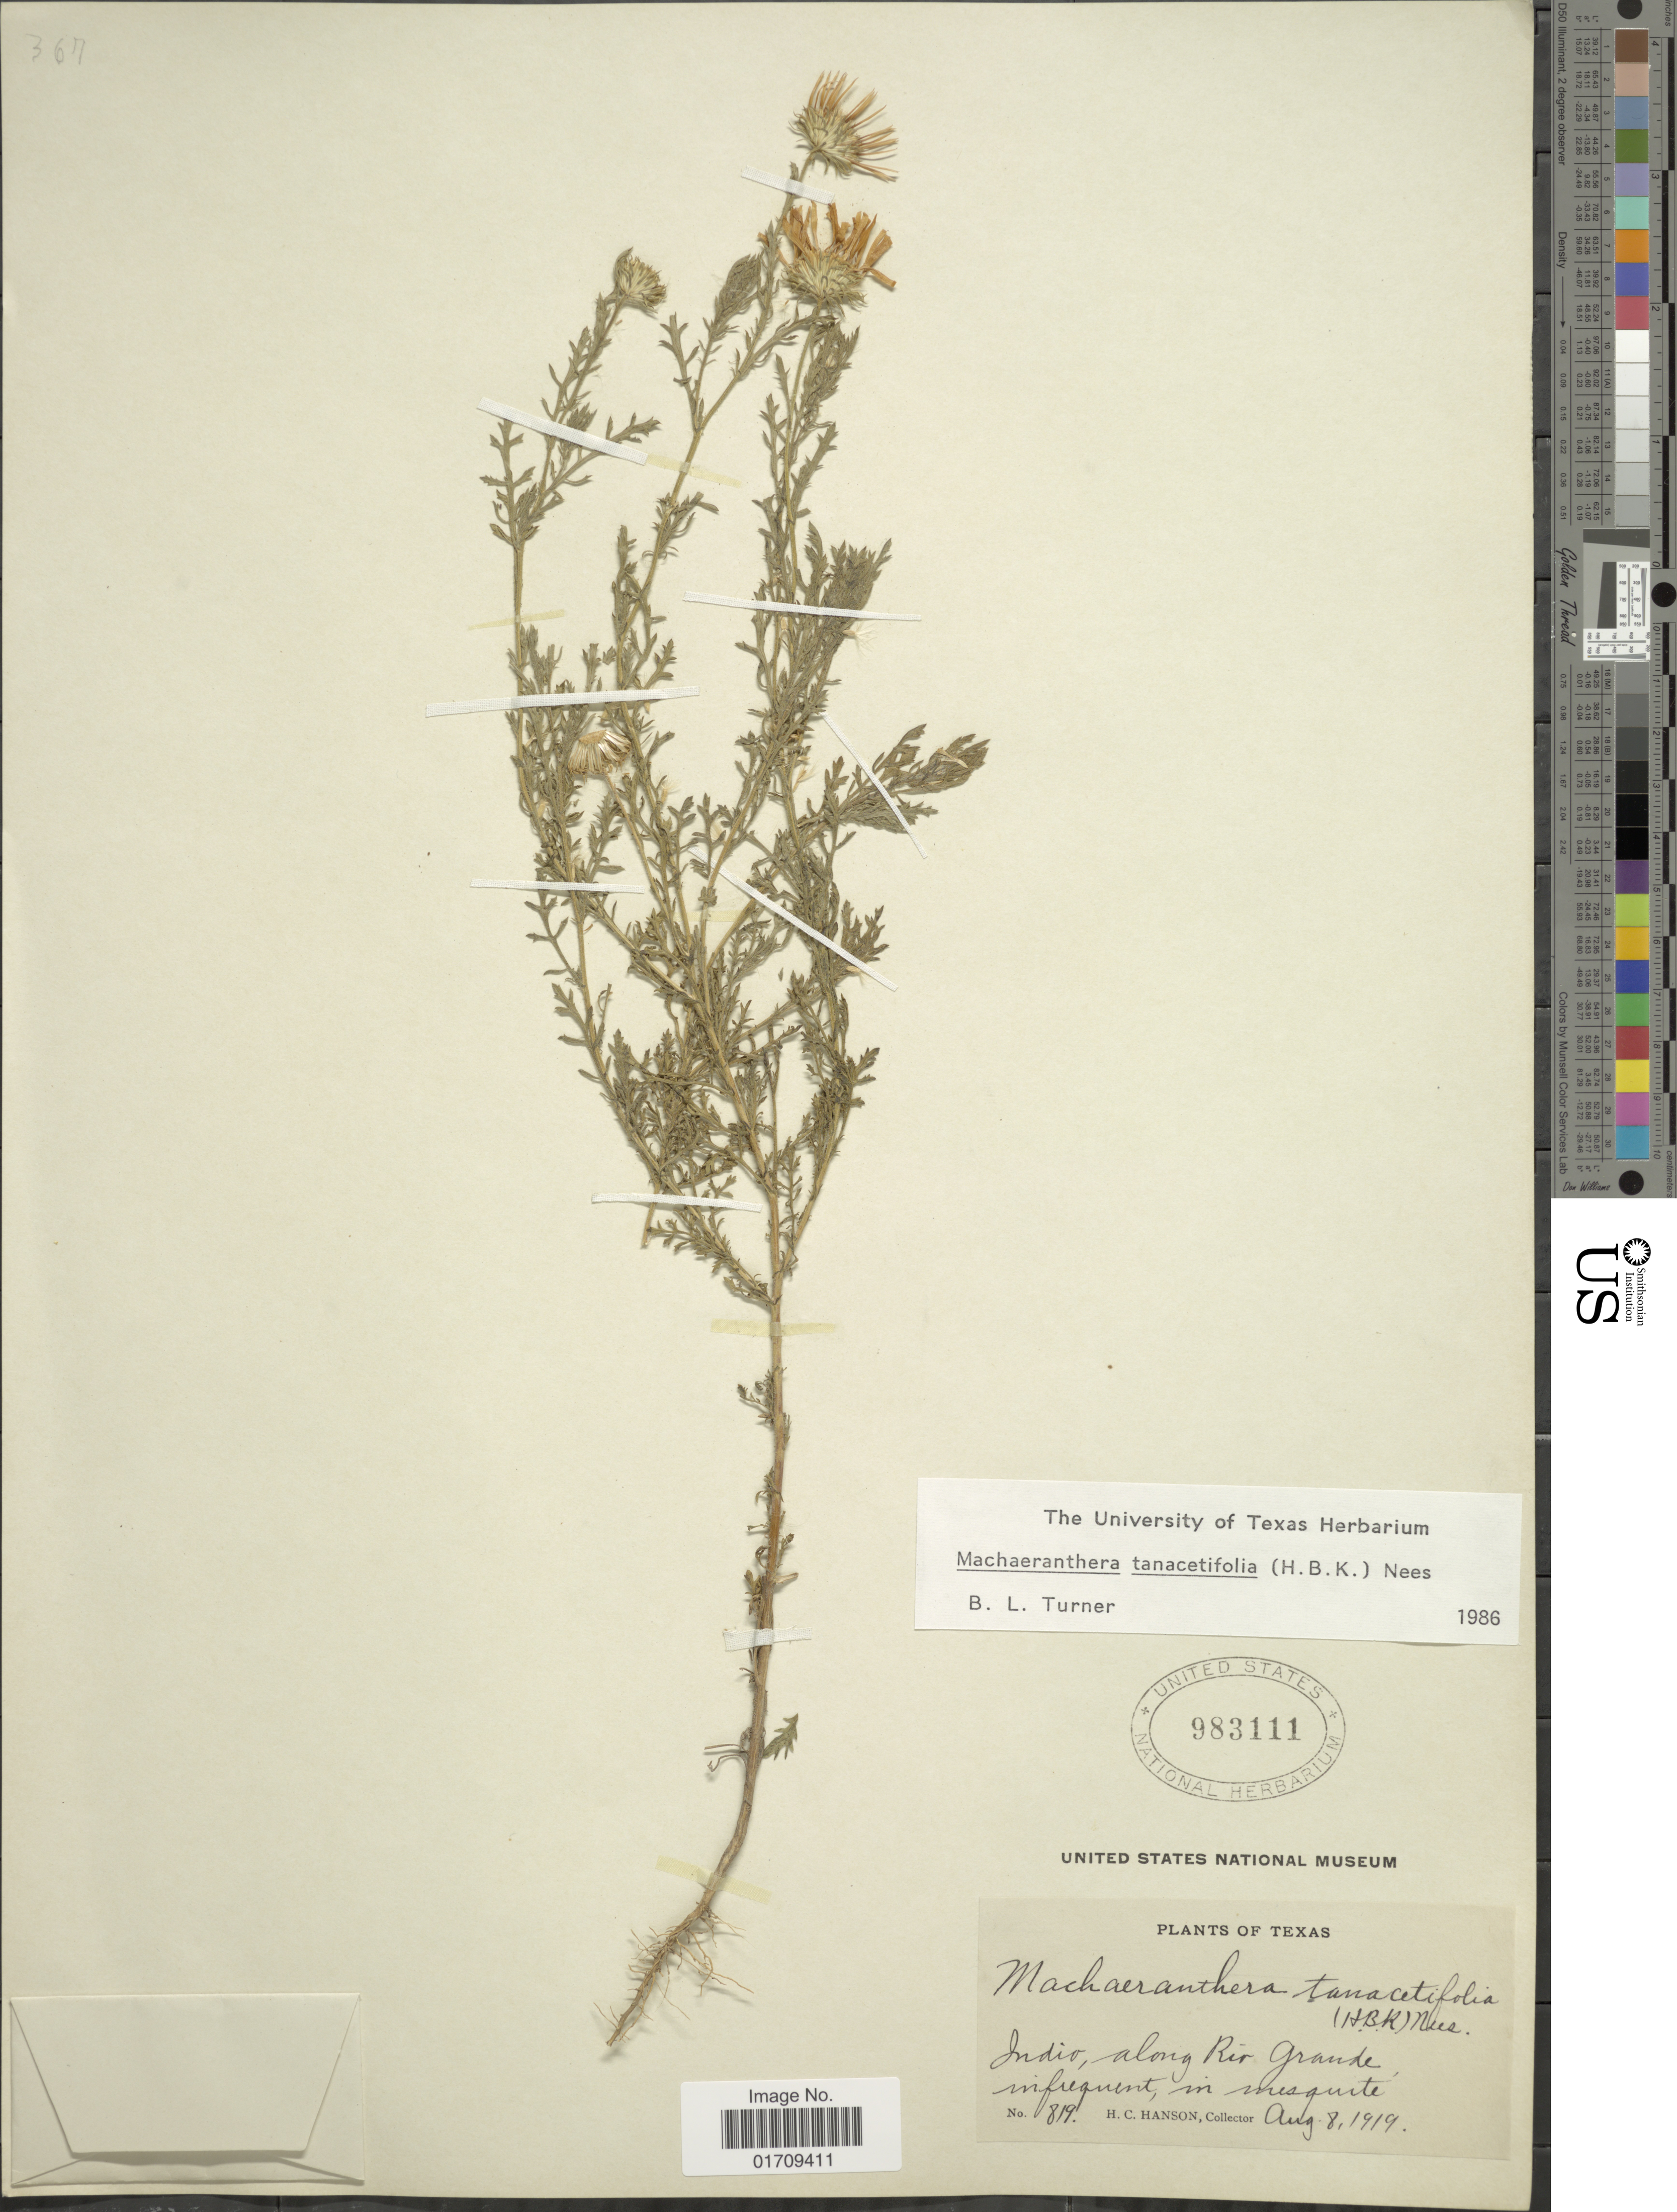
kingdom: Plantae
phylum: Tracheophyta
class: Magnoliopsida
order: Asterales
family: Asteraceae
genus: Machaeranthera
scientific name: Machaeranthera tanacetifolia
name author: (Kunth) Nees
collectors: H. Hanson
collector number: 819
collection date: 1919-08-08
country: United States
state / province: Texas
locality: Indio, along Rio Grande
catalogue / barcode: US 983111